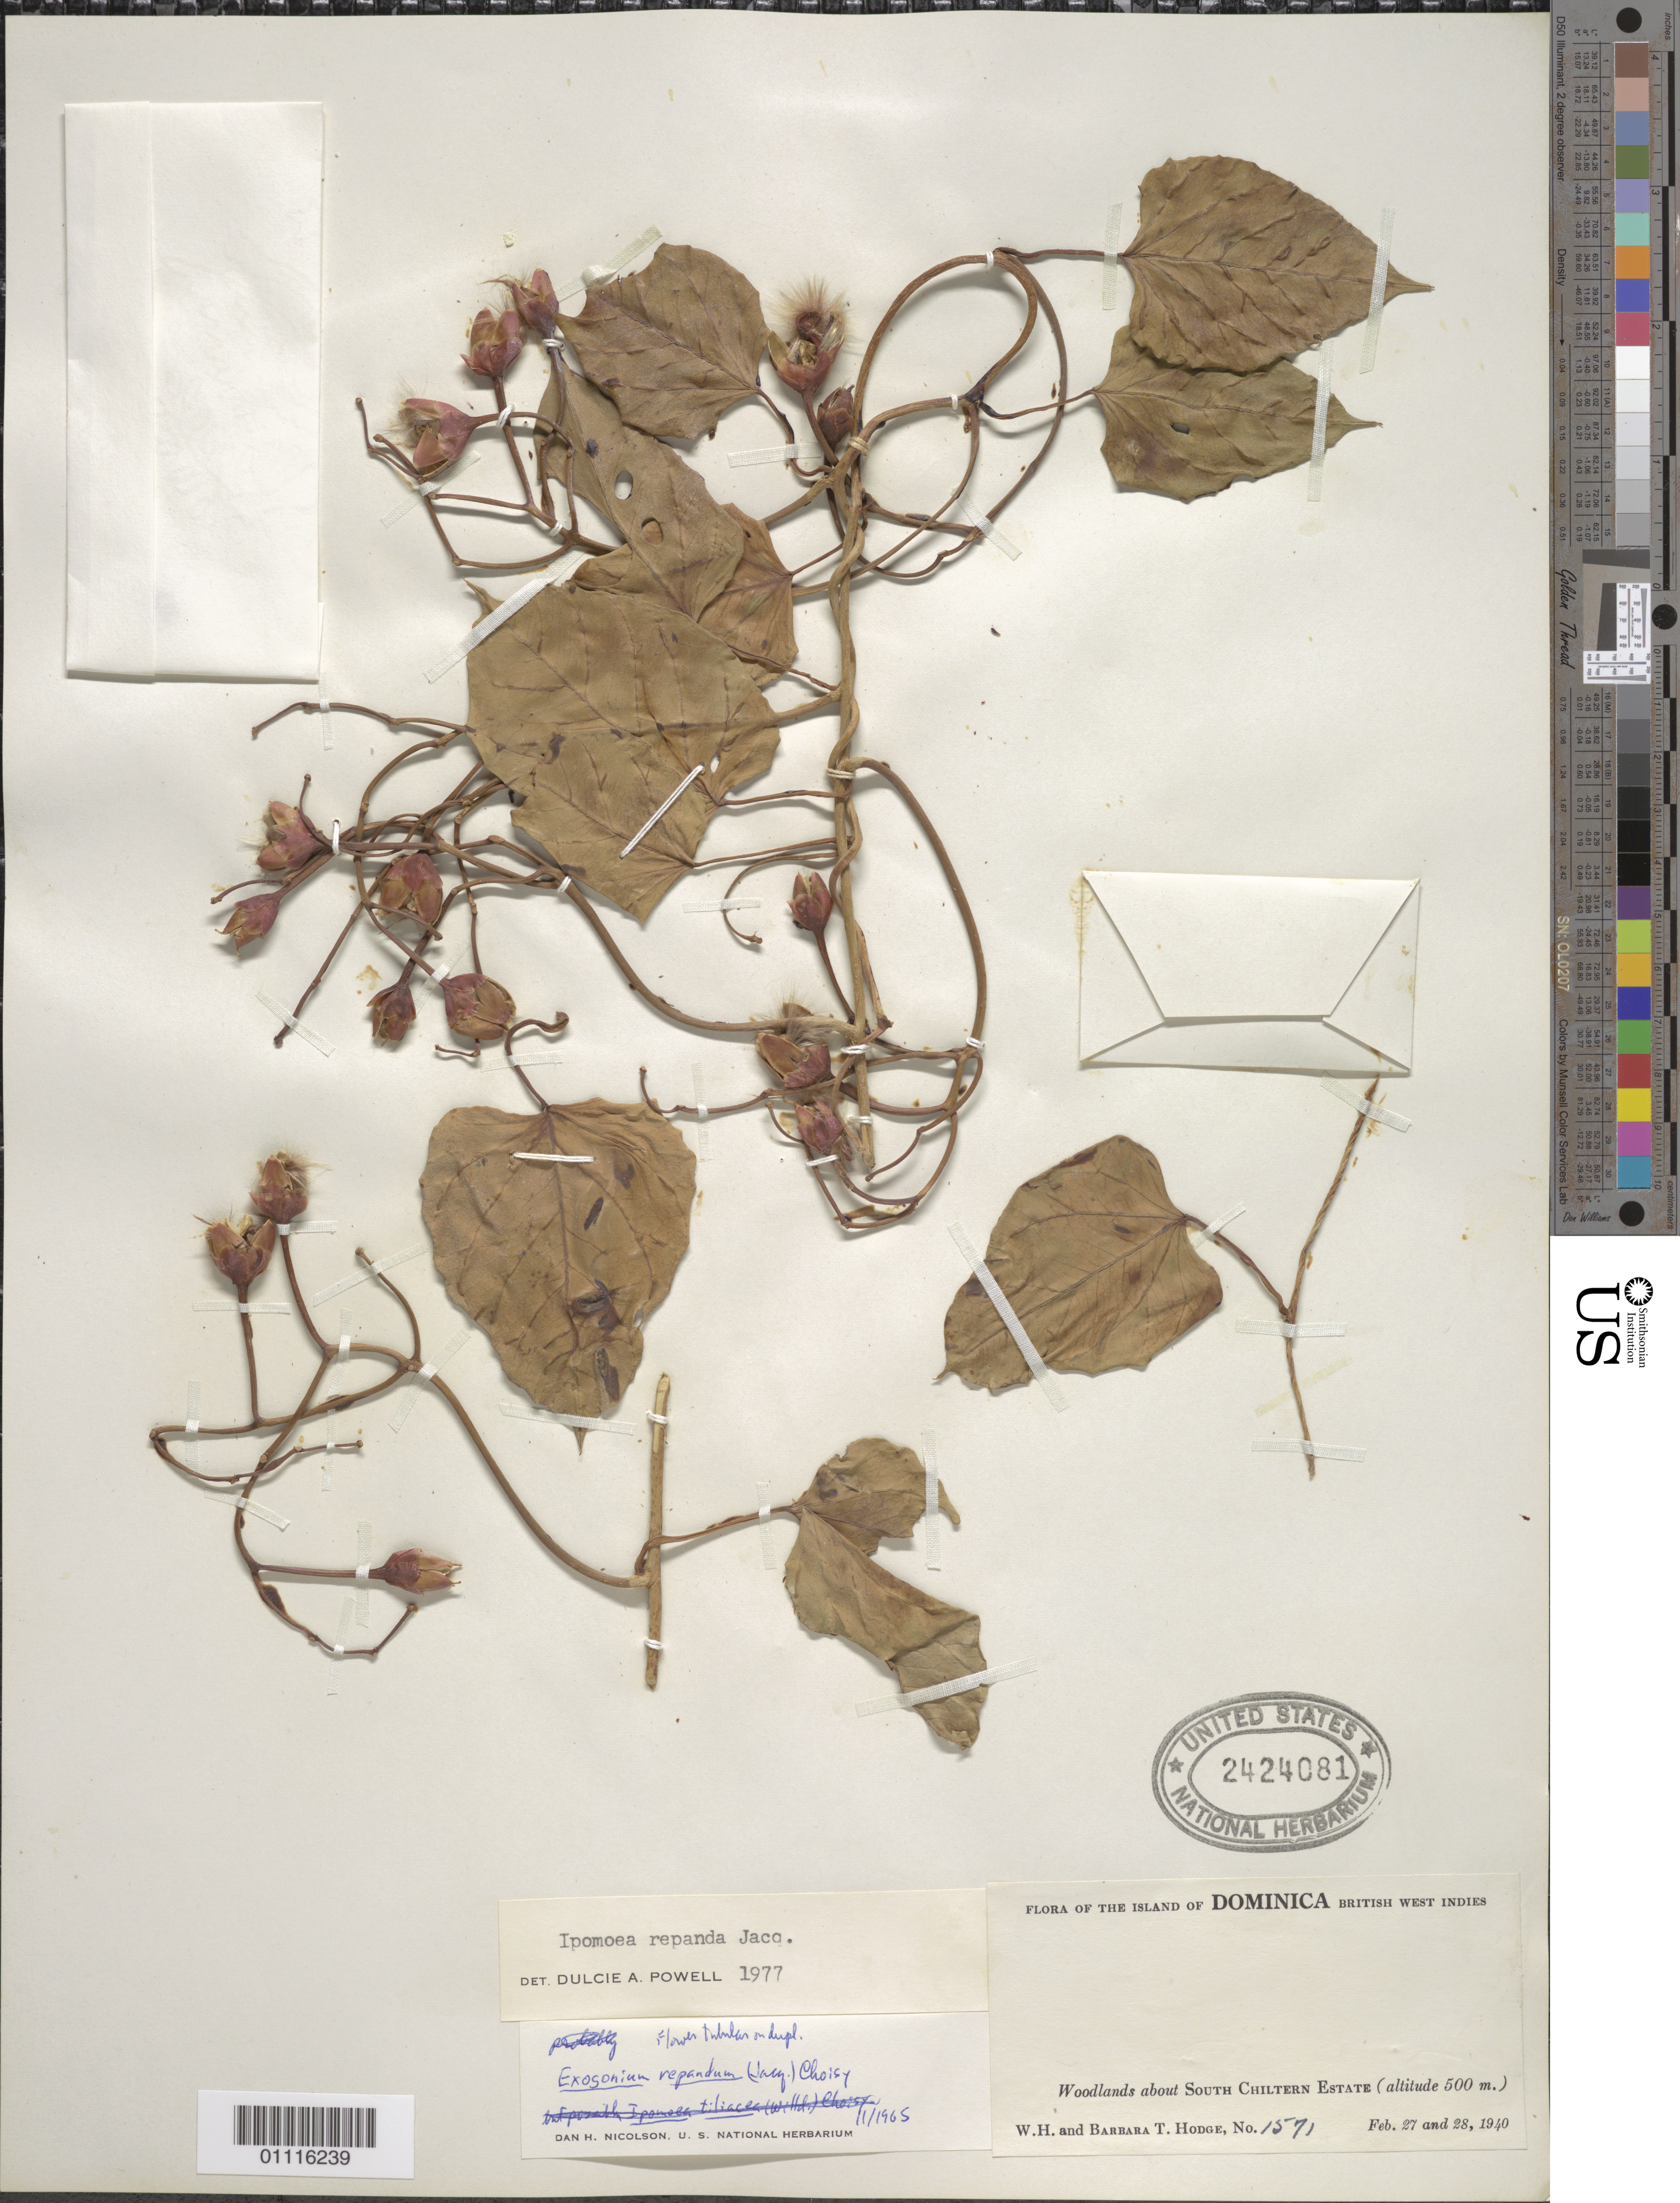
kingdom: Plantae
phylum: Tracheophyta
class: Magnoliopsida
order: Solanales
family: Convolvulaceae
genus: Ipomoea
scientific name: Ipomoea repanda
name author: Jacq.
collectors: W. Hodge & B. Hodge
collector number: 1571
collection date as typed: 27 Feb 1940 and 28 Feb 1940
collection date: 1940-02-27,1940-02-28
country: Dominica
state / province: St. Luke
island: Dominica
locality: Woodlands about South Chiltern Estate.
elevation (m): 500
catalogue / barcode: US 2424081